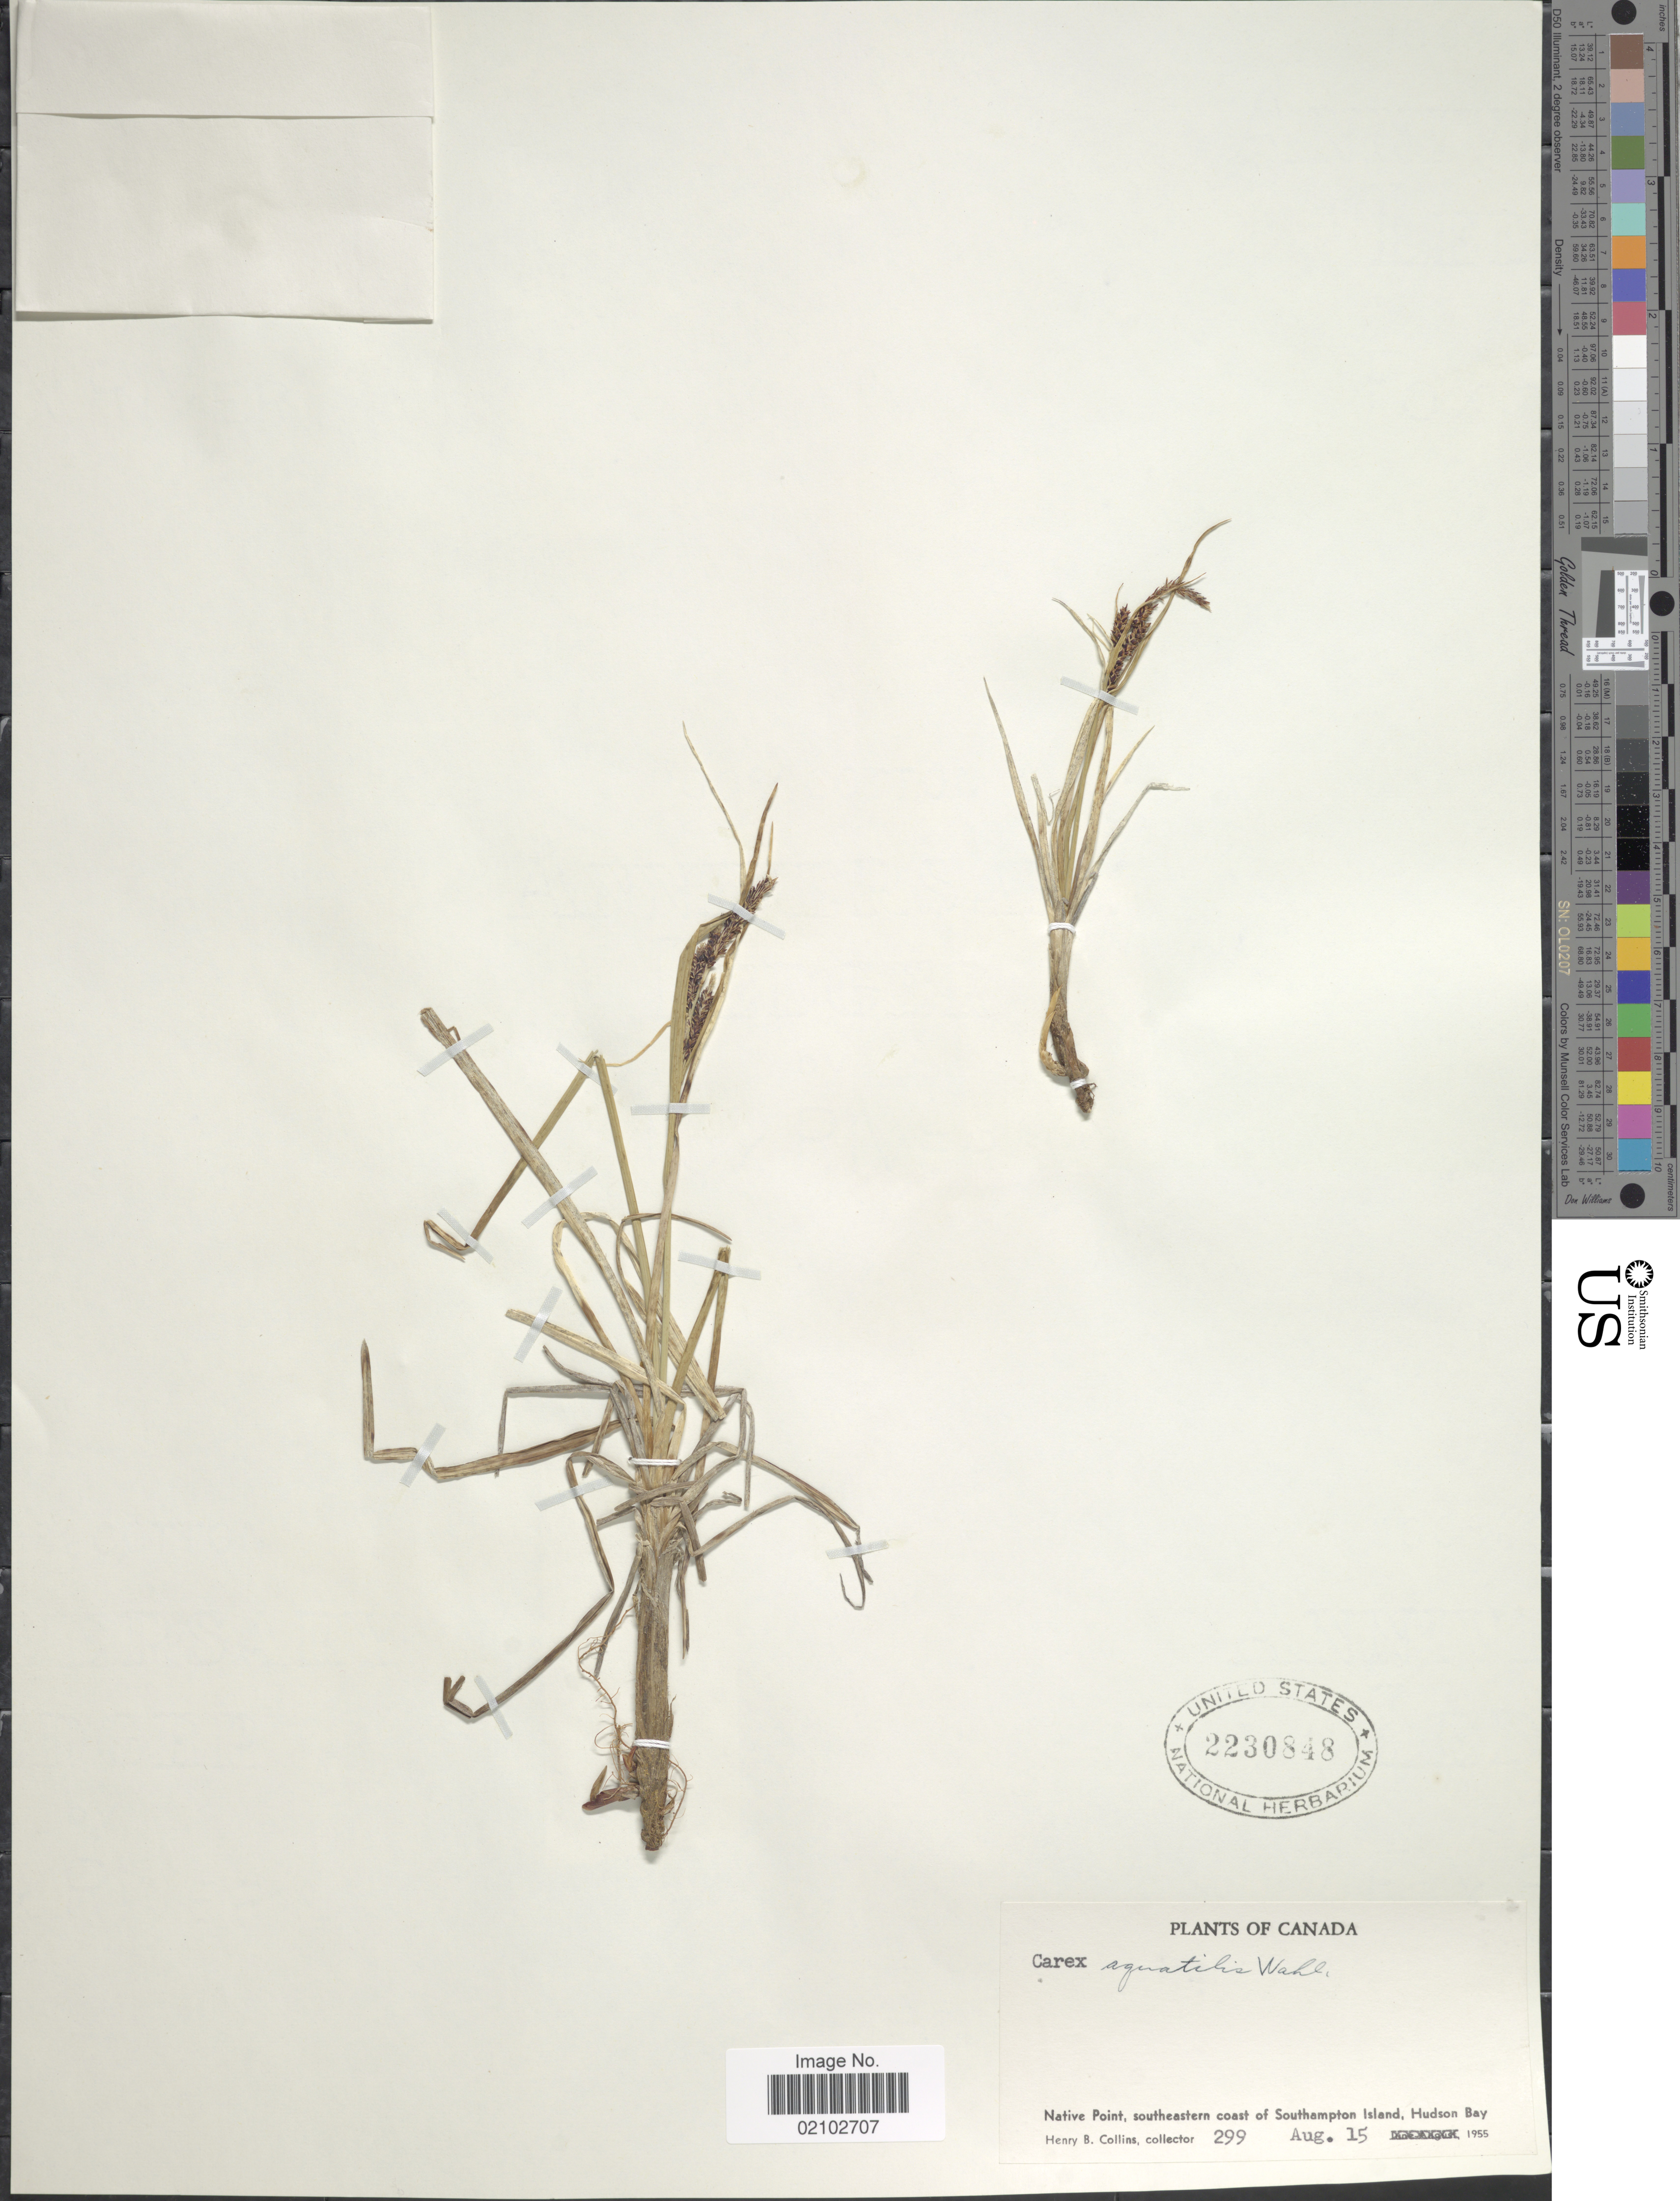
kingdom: Plantae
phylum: Tracheophyta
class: Liliopsida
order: Poales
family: Cyperaceae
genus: Carex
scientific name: Carex aquatilis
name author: Wahlenb.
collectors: H. Collins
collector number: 299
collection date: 1955-08-15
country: Canada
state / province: Nunavut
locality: Native Point, southeastern coast of Southampton Island, Hudson Bay.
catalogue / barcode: US 2230848